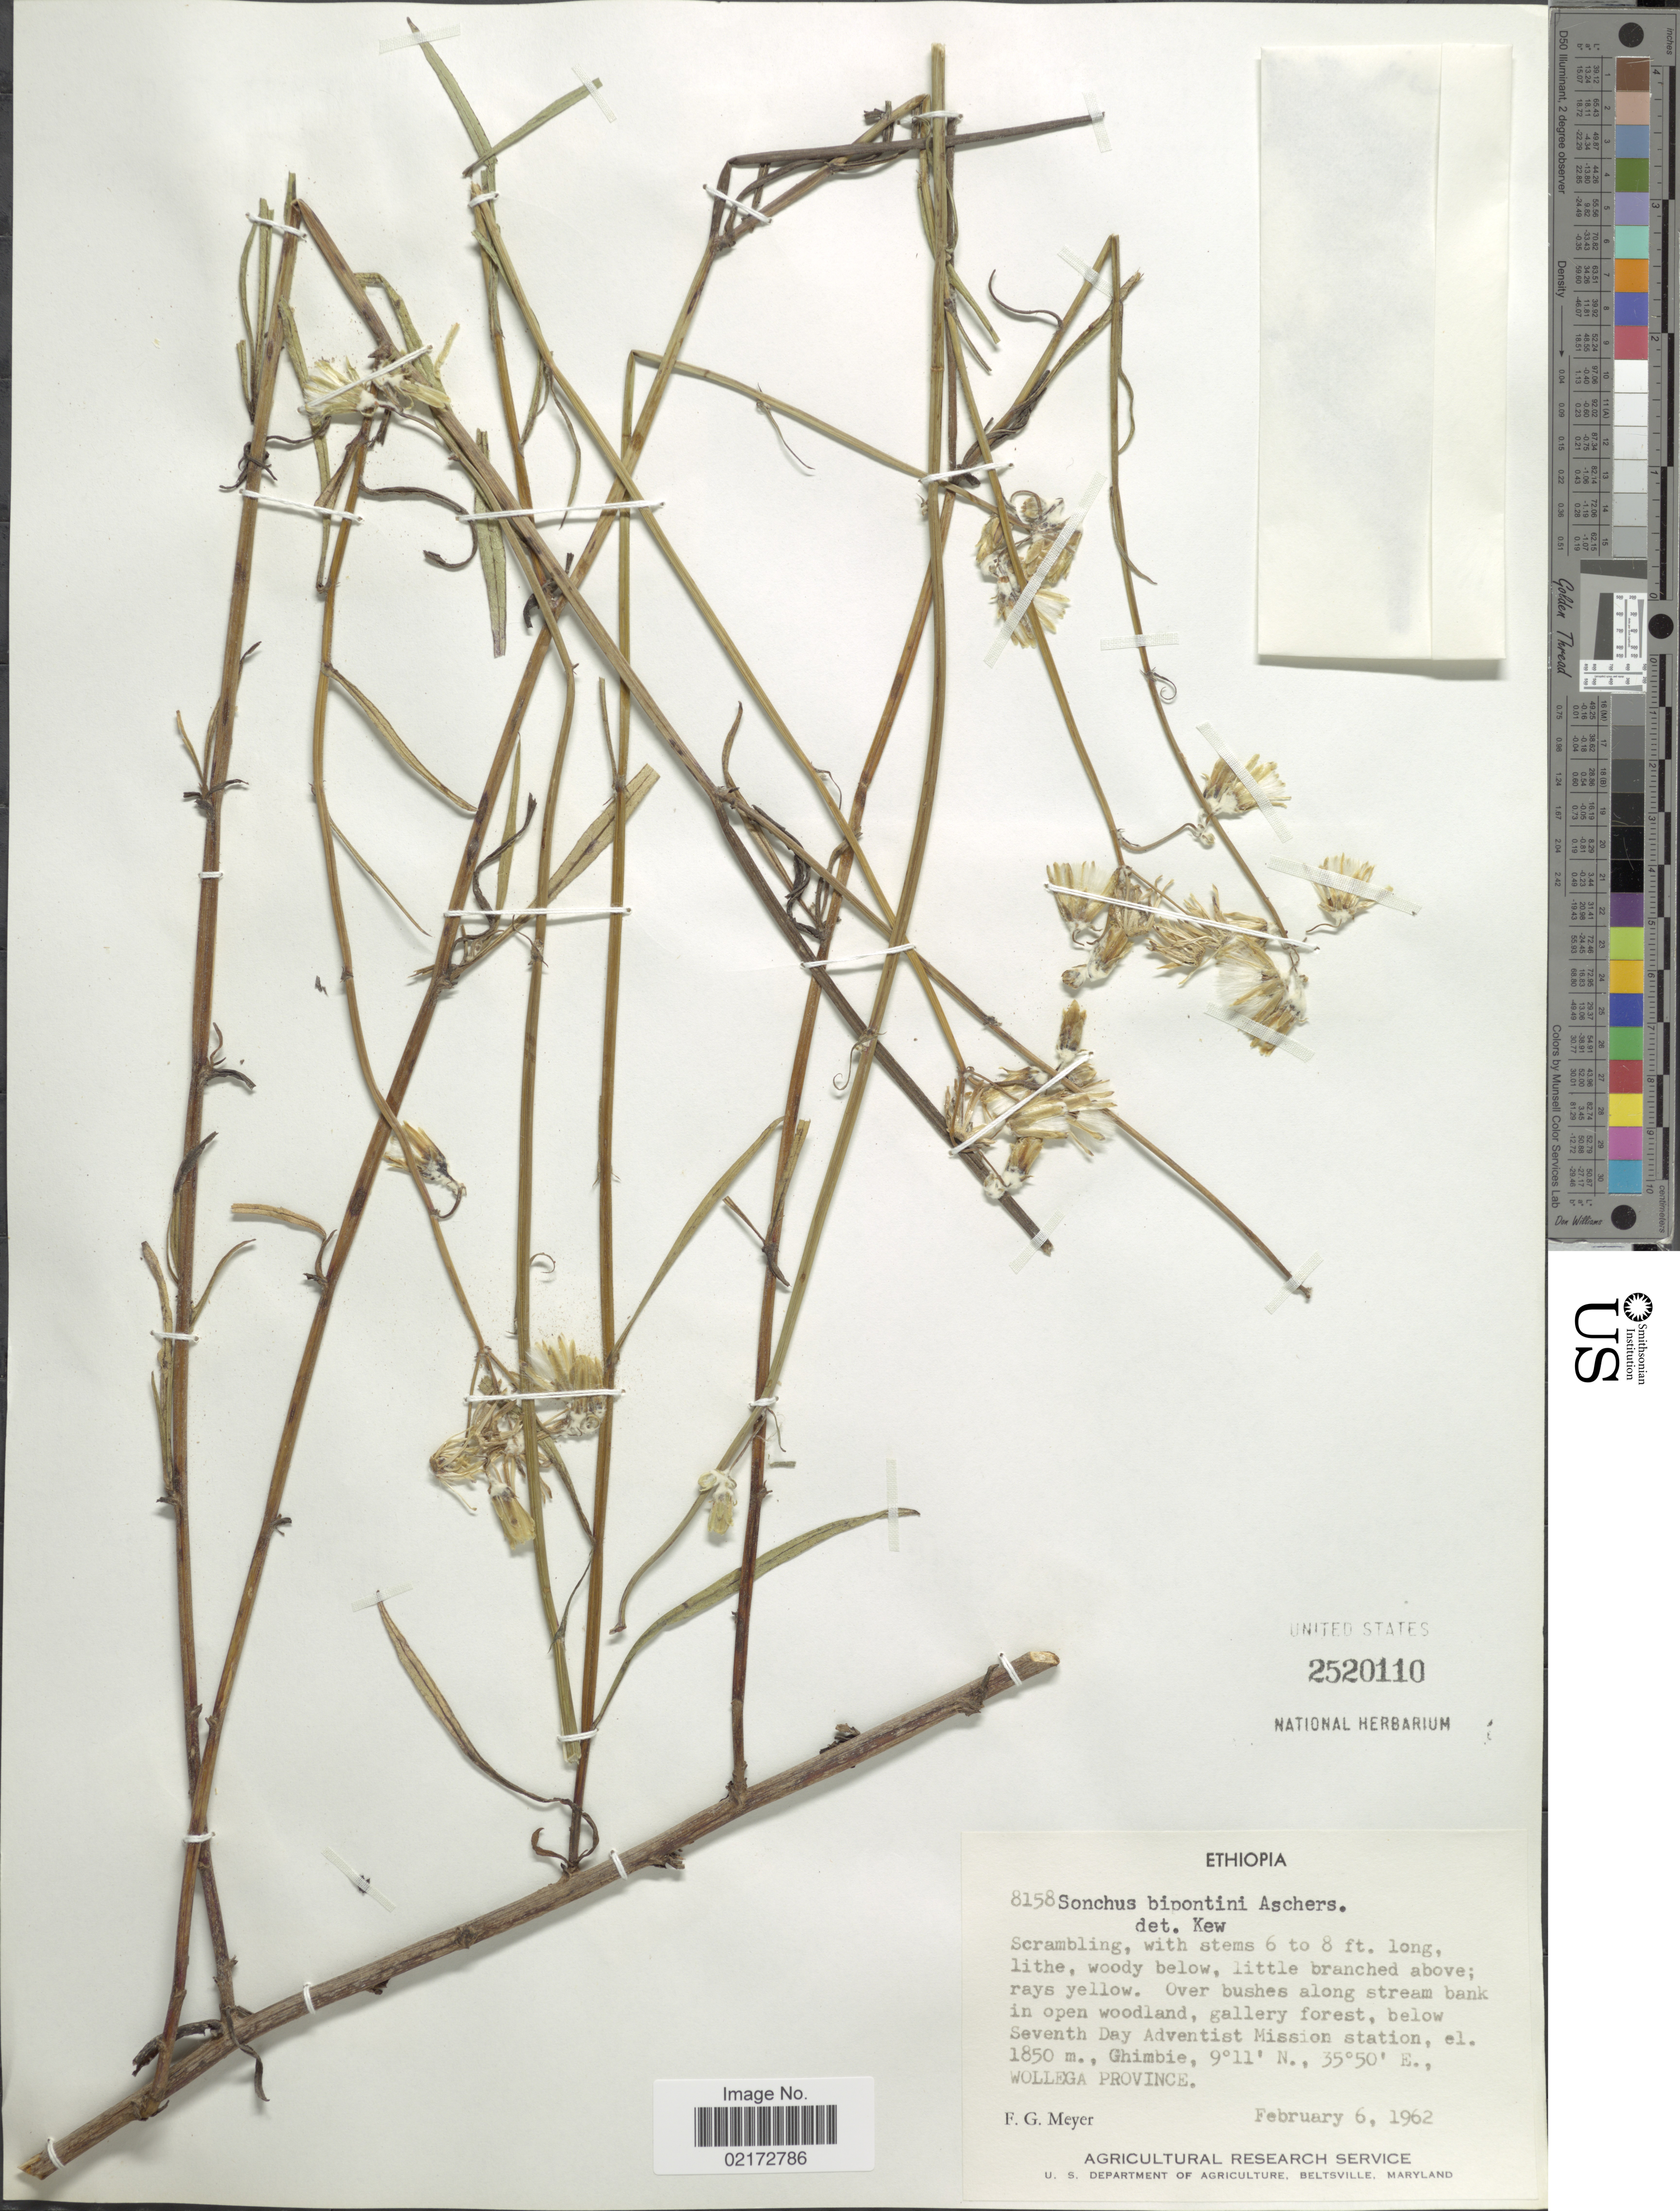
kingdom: Plantae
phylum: Tracheophyta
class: Magnoliopsida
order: Asterales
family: Asteraceae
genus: Sonchus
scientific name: Sonchus bipontini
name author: Asch. ex Oliv. & Hiern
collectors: F. G. Meyer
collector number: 8158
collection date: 1962-02-06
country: Ethiopia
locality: Below Seventh Day Adventist Mission station, Ghimbie. Wollega Province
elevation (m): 1850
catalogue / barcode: US 2520110